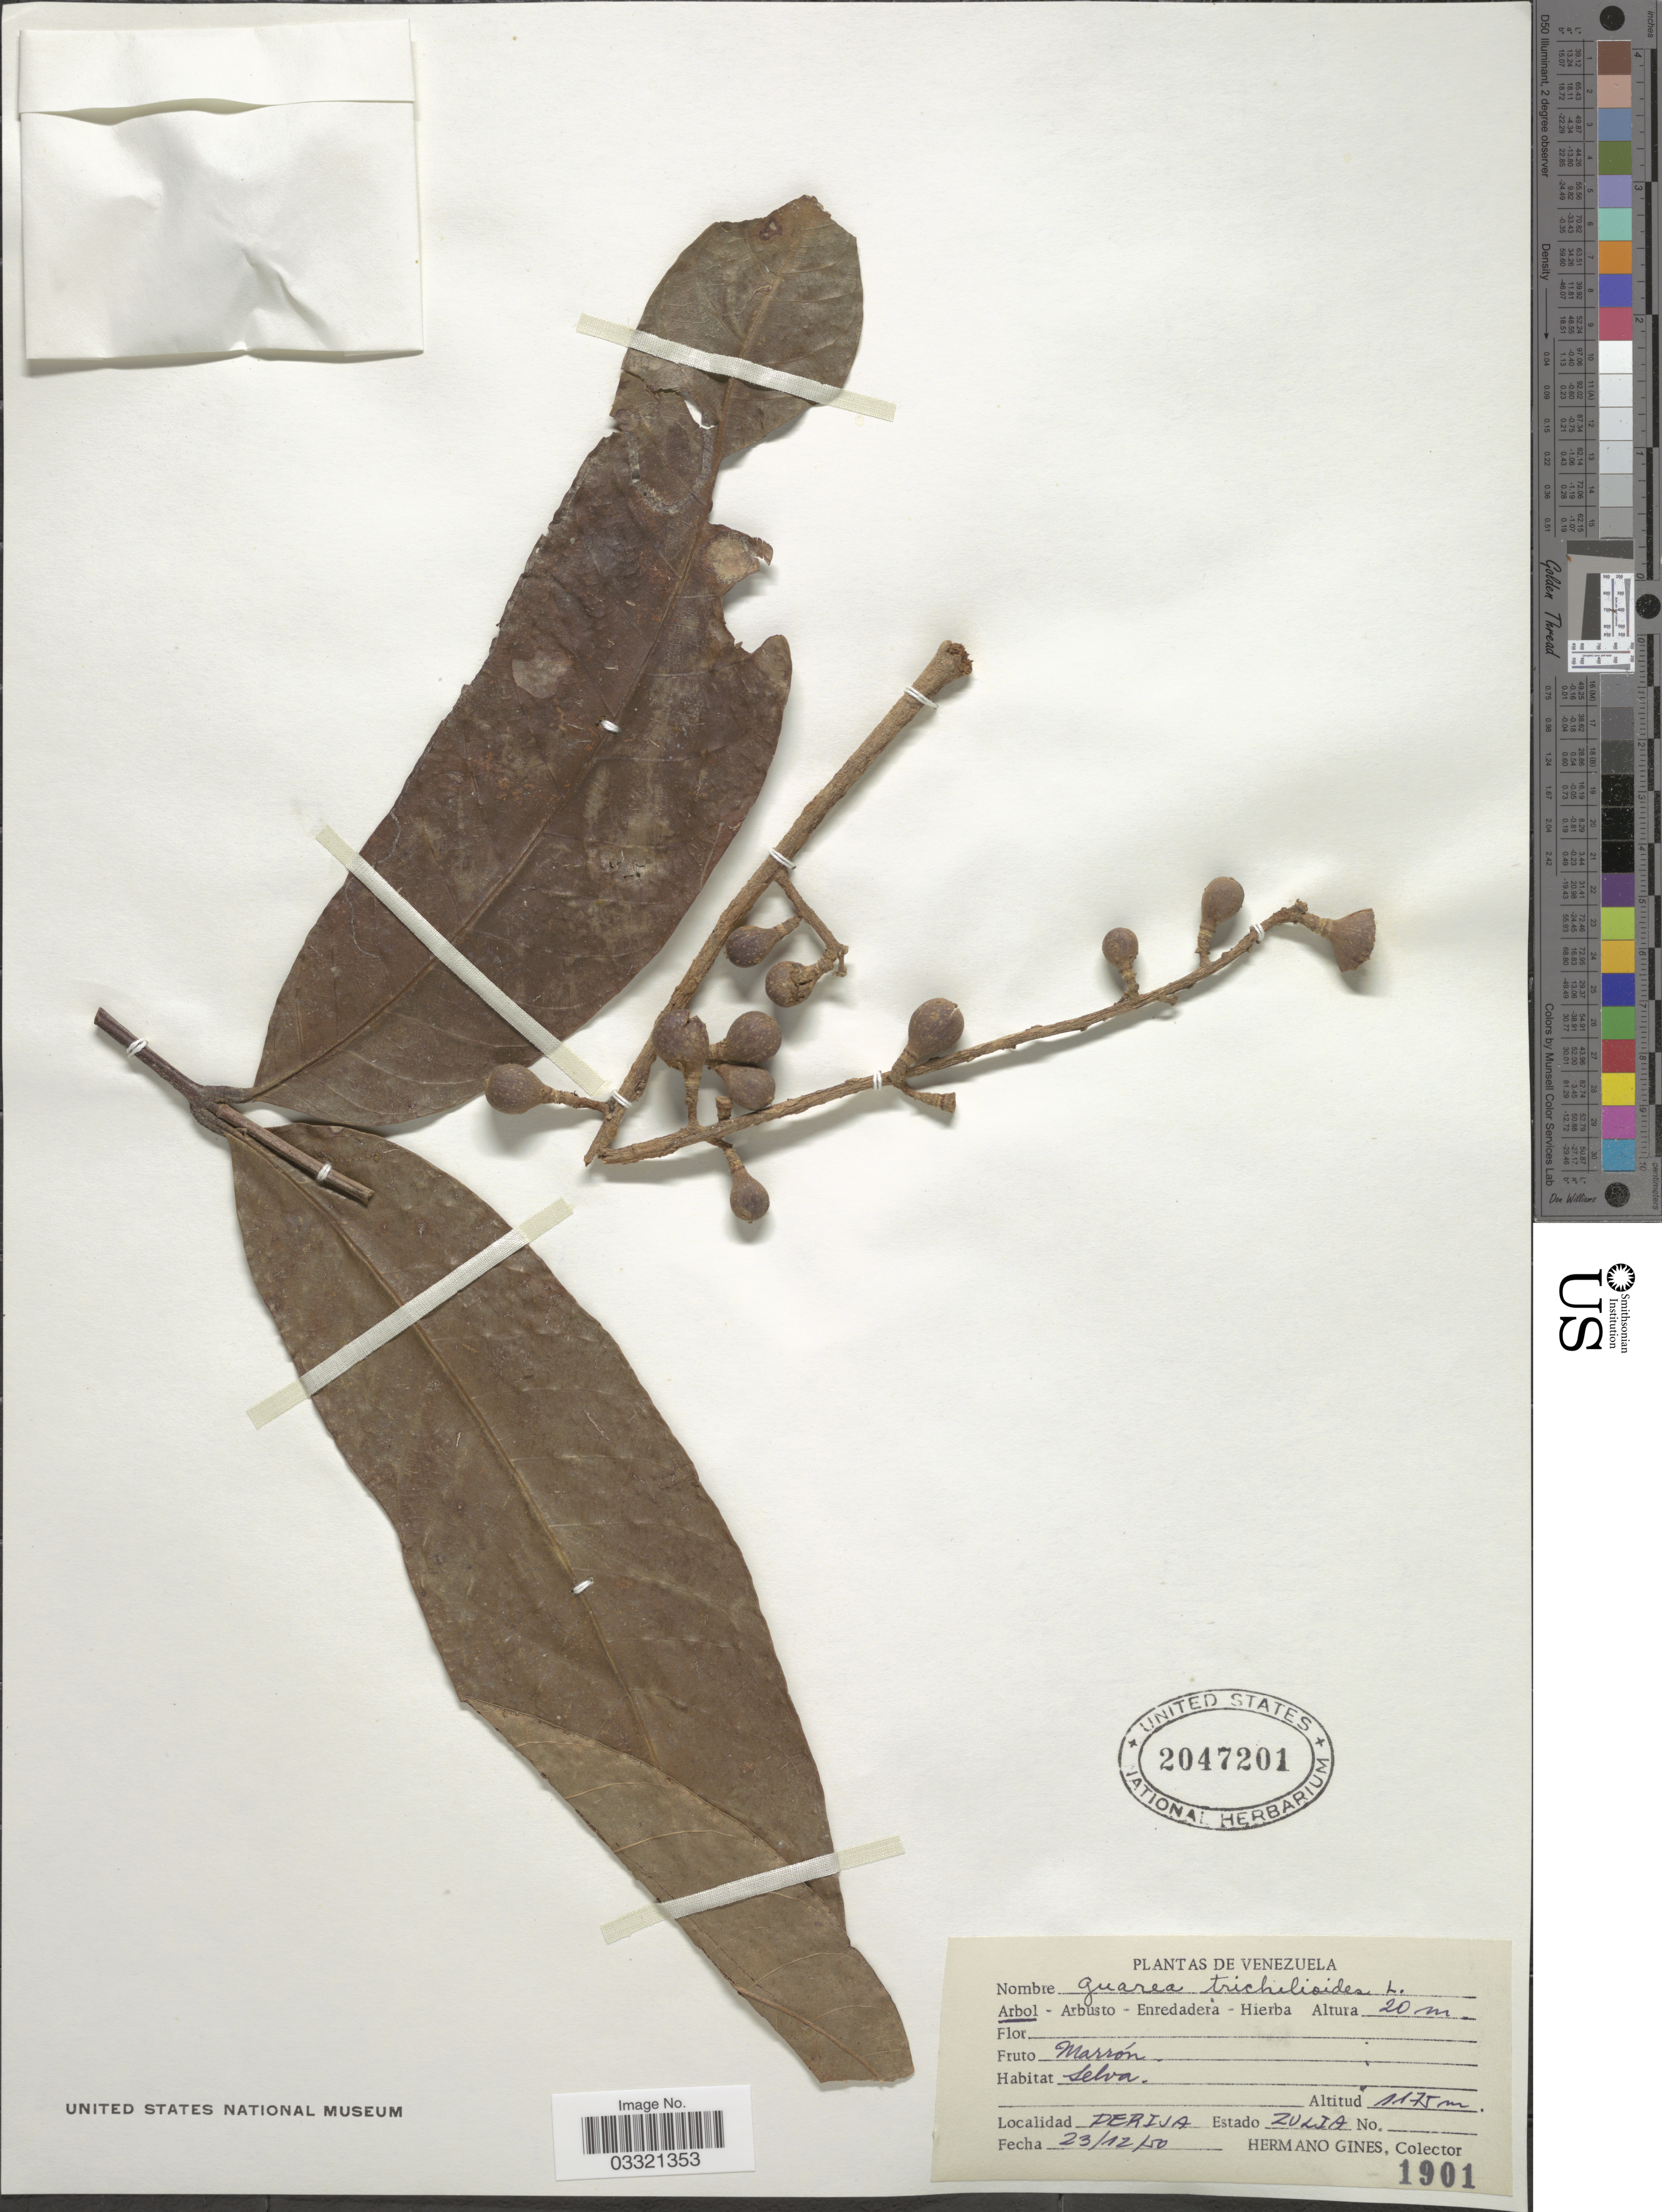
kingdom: Plantae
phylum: Tracheophyta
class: Magnoliopsida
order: Sapindales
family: Meliaceae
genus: Guarea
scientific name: Guarea guidonia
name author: (L.) Sleumer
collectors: Bro. Gines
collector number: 1901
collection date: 1950-12-23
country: Venezuela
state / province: Zulia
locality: Perija.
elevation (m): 1175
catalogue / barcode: US 2047201